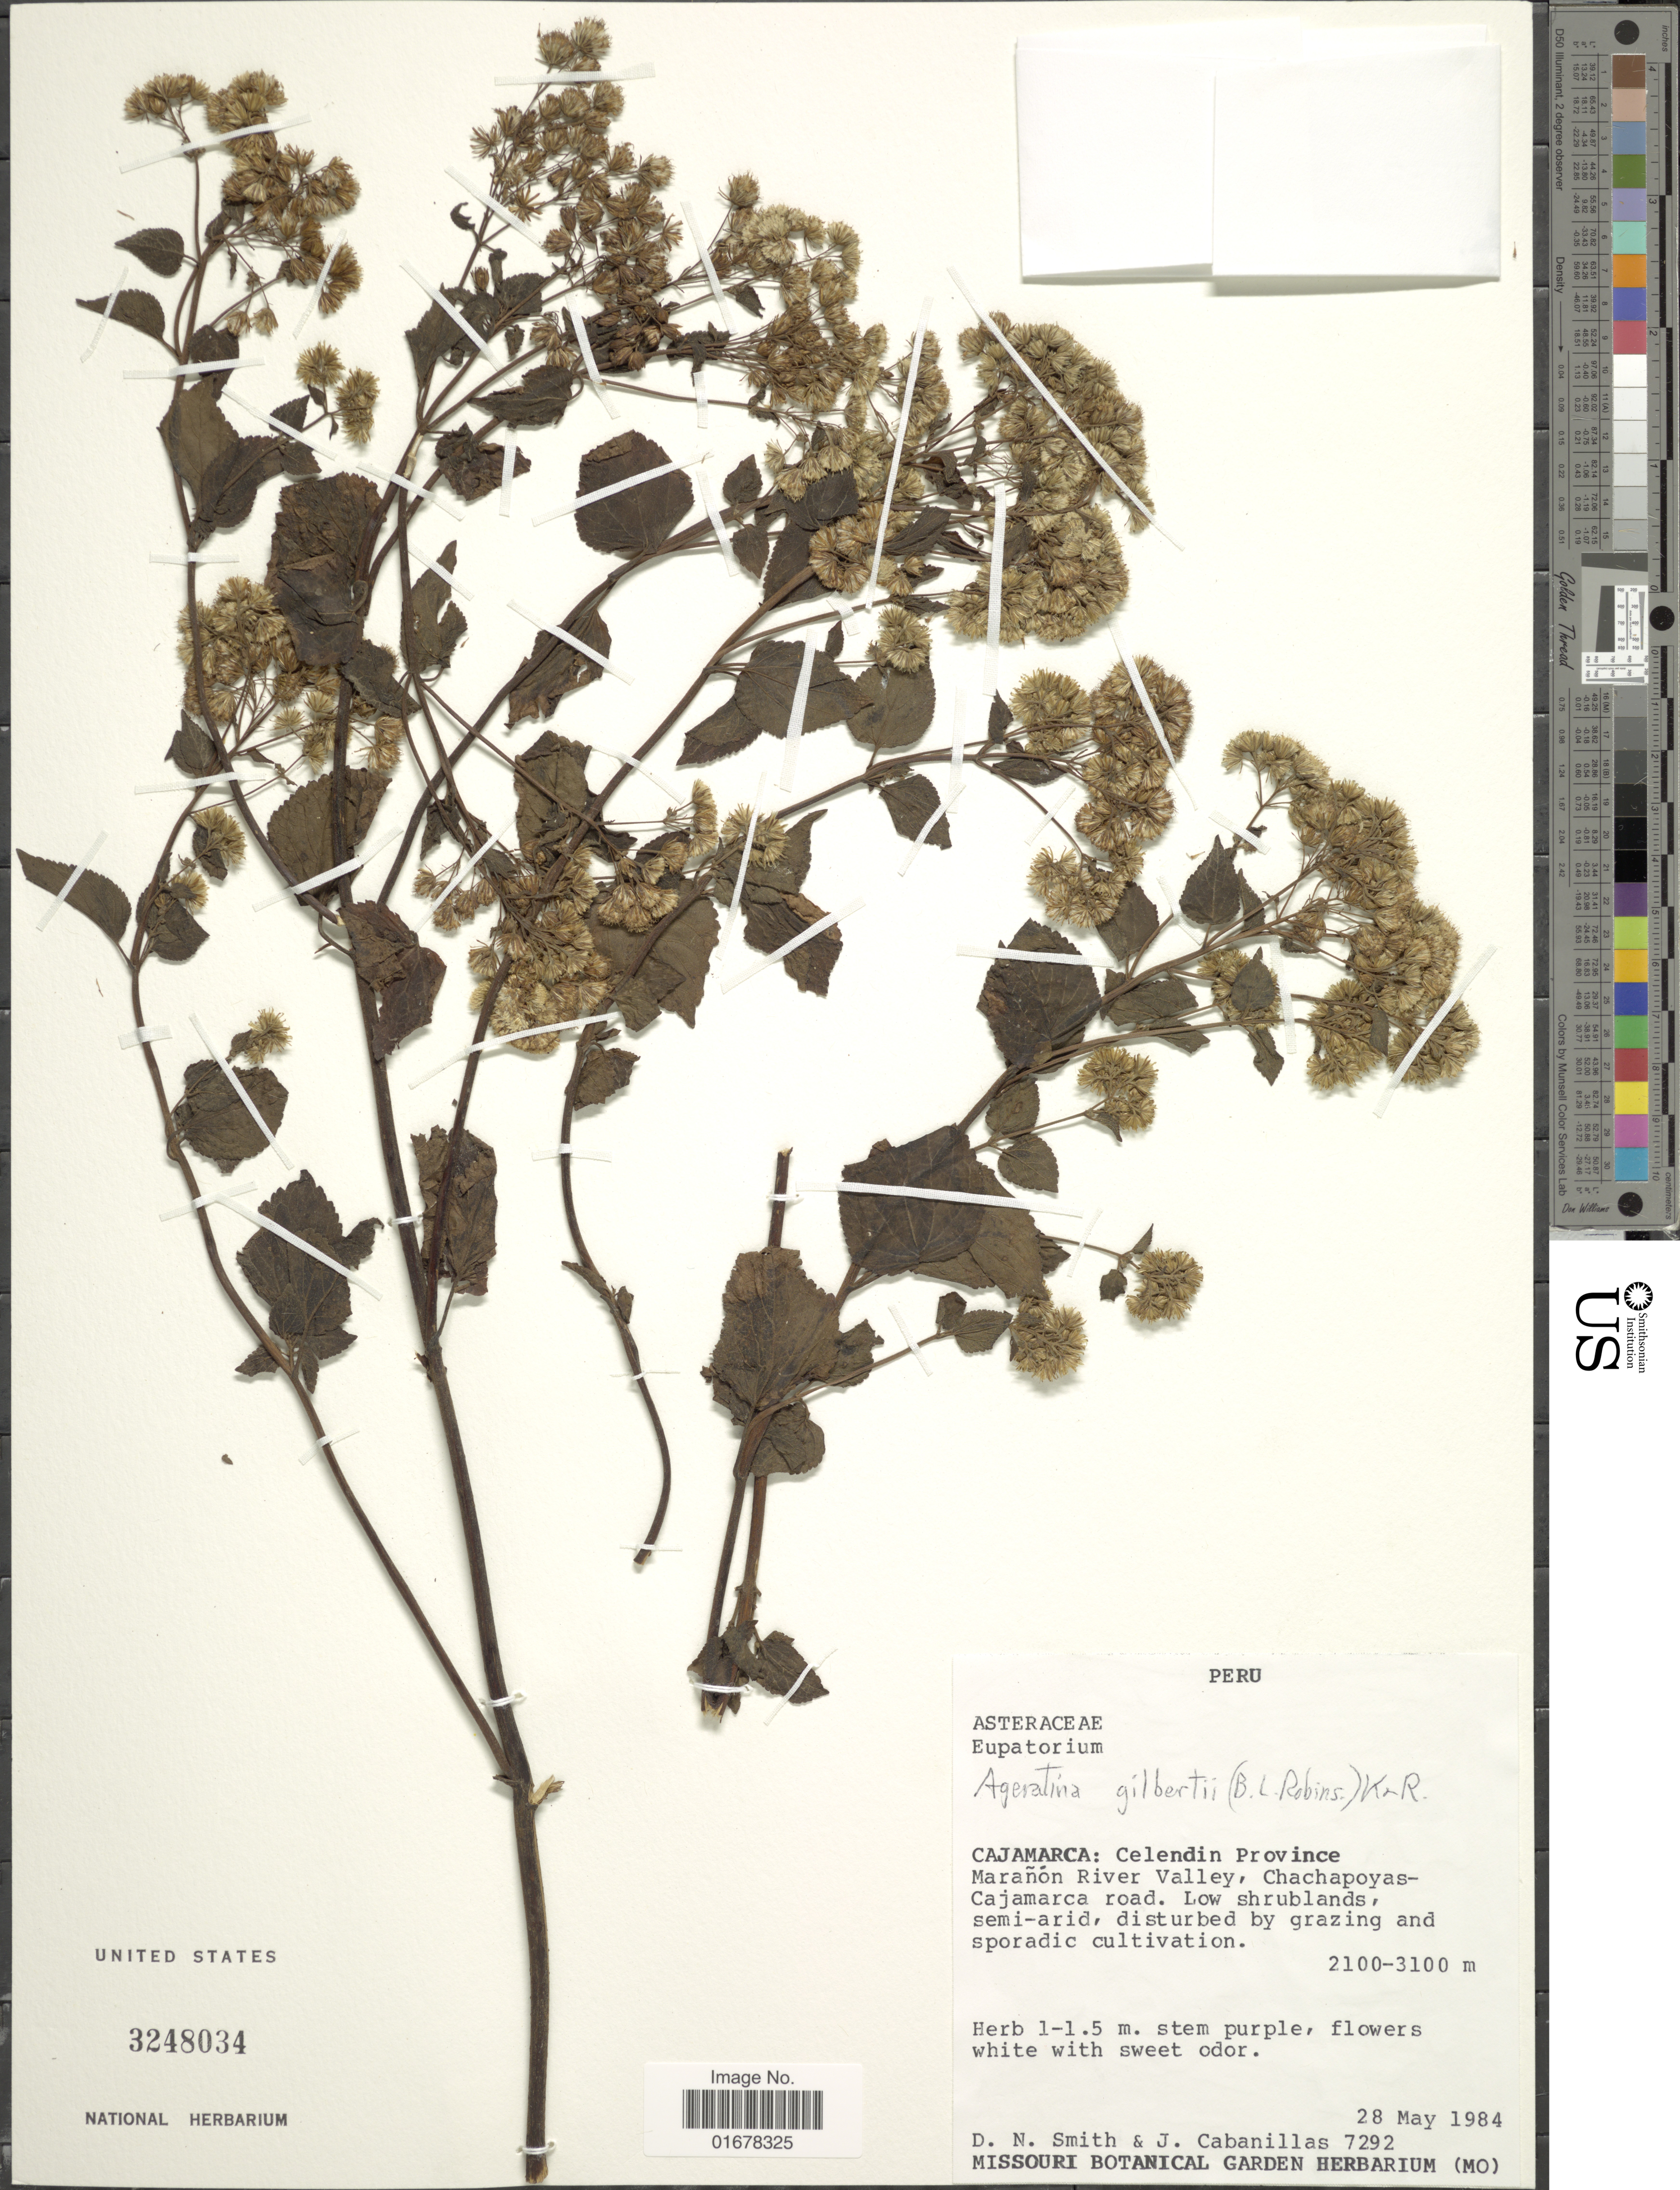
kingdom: Plantae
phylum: Tracheophyta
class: Magnoliopsida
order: Asterales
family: Asteraceae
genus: Ageratina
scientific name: Ageratina gilbertii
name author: (B.L. Rob.) R.M. King & H. Rob.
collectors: D. Smith & J. Cabanillas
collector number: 7292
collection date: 1984-05-28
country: Peru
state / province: Cajamarca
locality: Cajamarca: Celendin Province, Maranon River Valley, Chachapoyas-Cajamarca road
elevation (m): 2100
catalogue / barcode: US 3248034